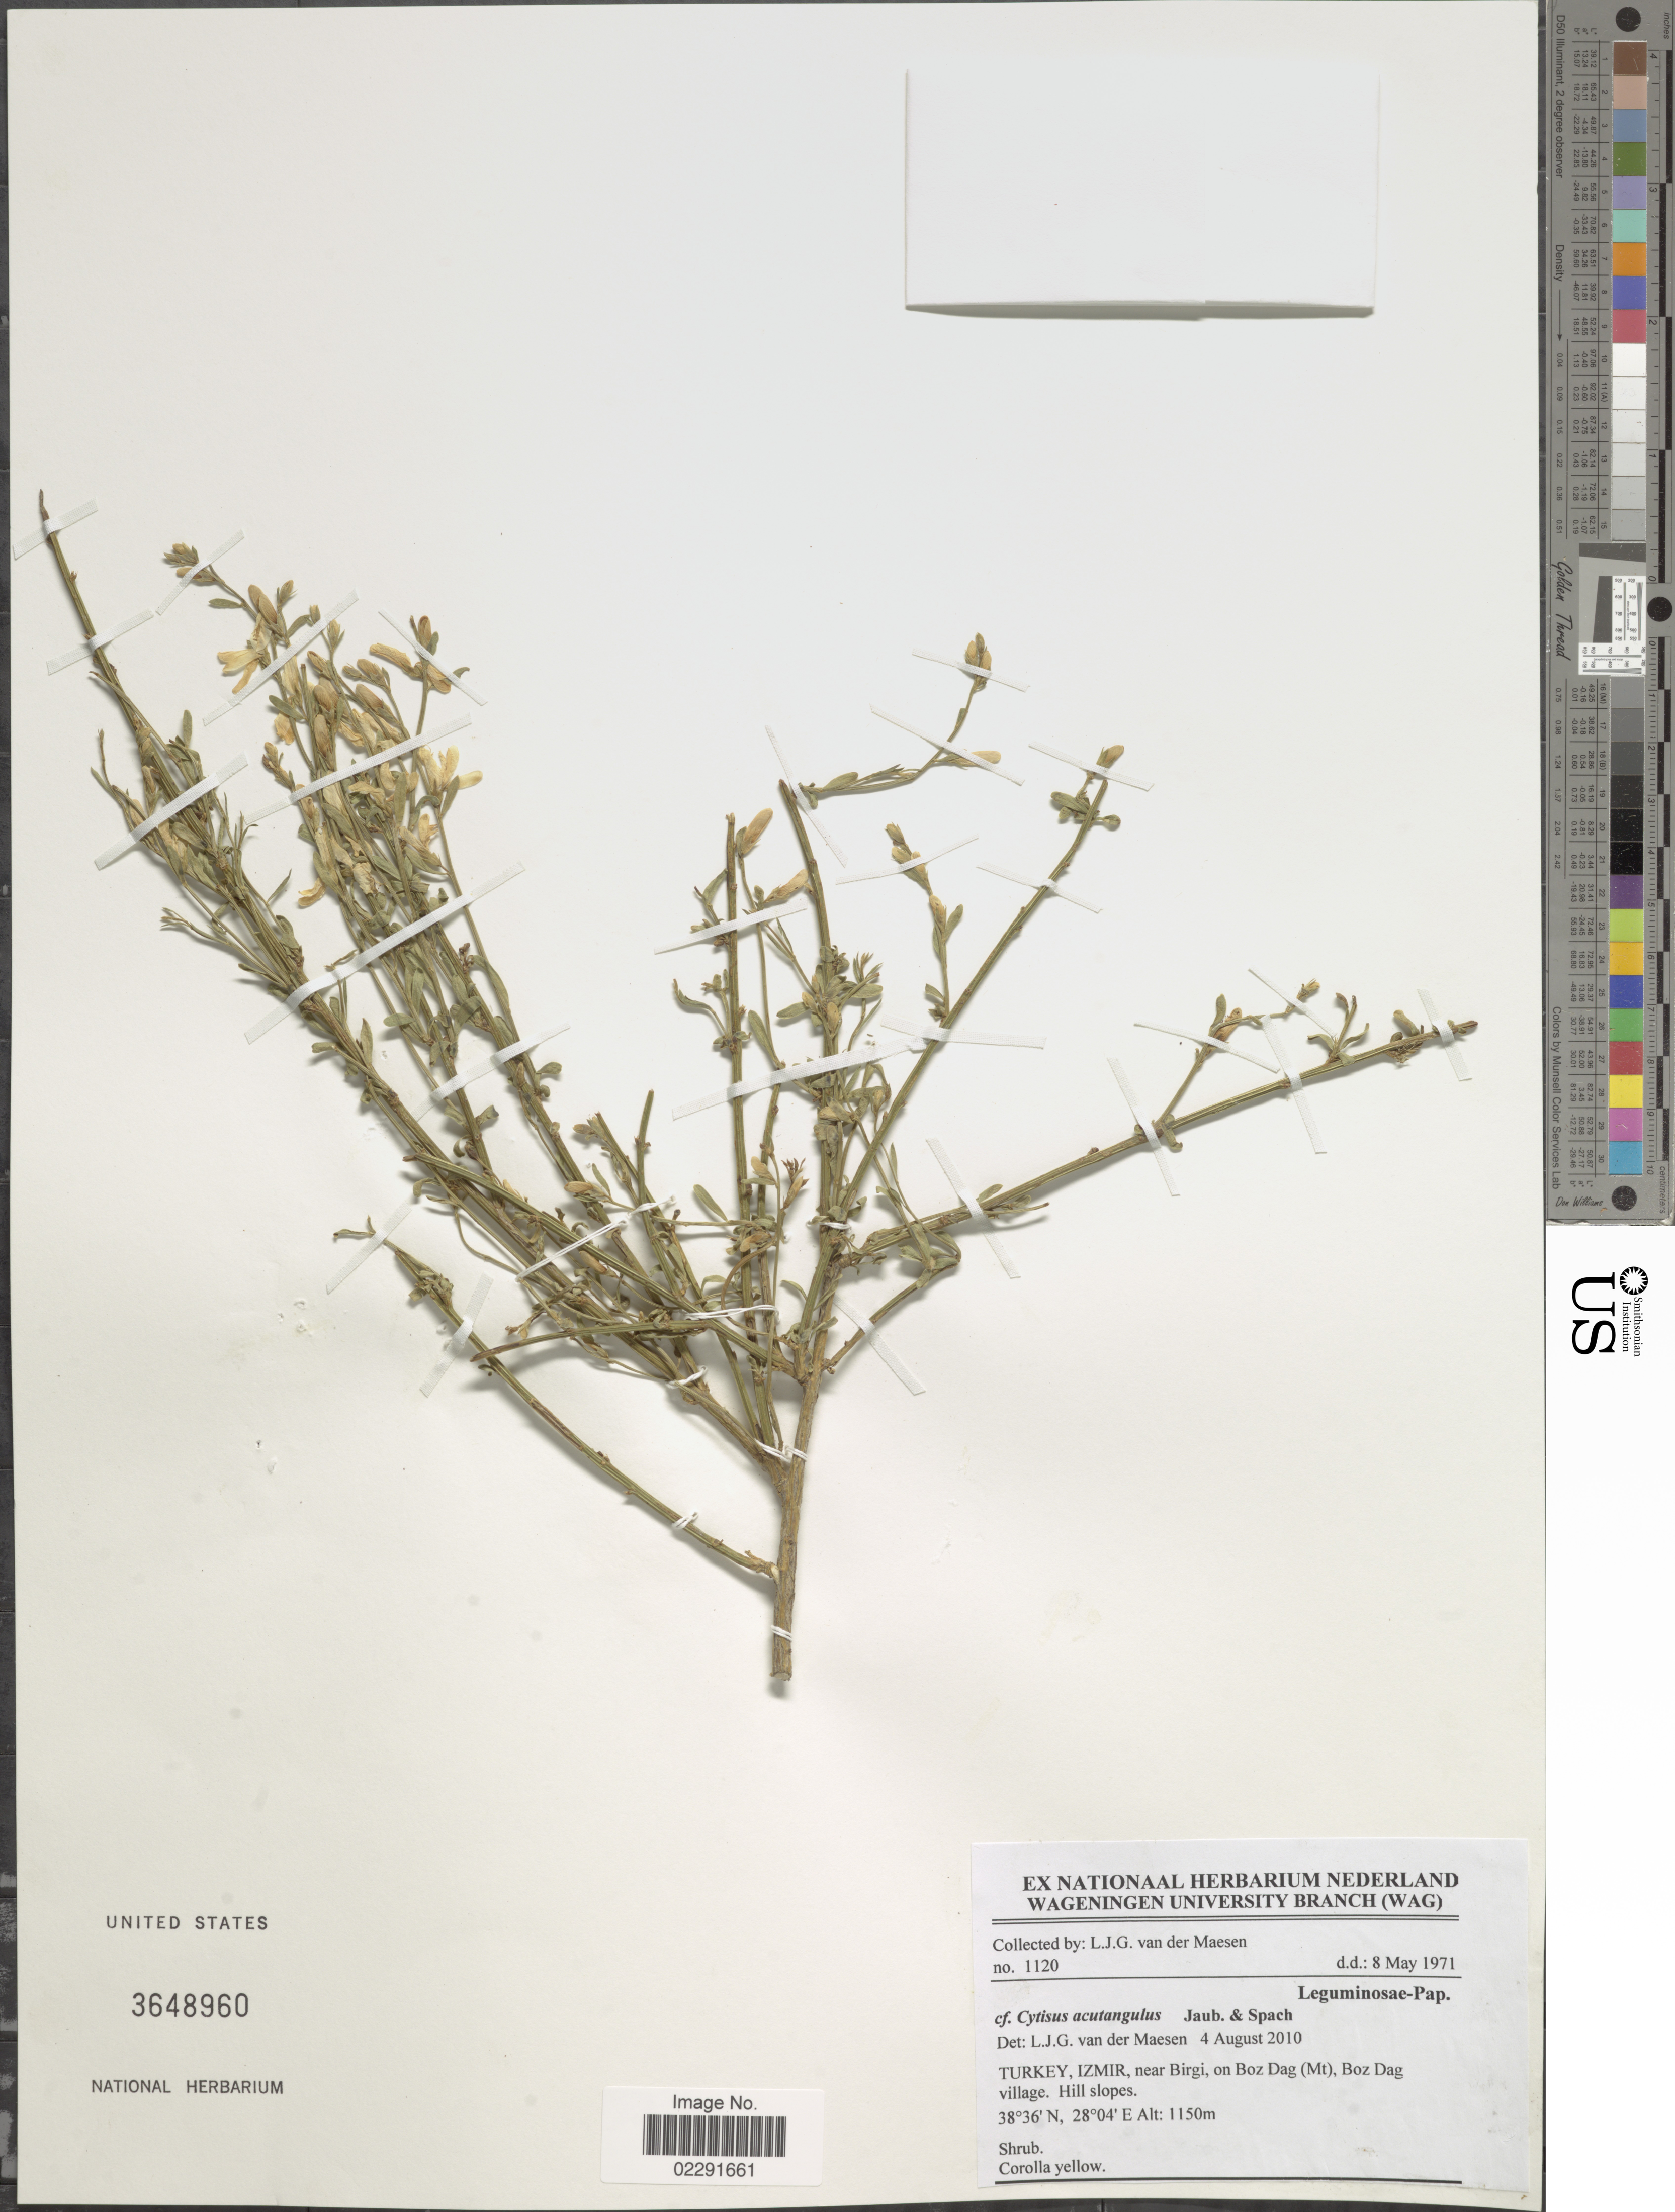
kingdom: Plantae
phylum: Tracheophyta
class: Magnoliopsida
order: Fabales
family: Fabaceae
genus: Cytisus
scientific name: Cytisus acutangulus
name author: Jaub. & Spach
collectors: L. van der Maesen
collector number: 1120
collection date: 1971-05-08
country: Turkey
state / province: Izmir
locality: Near Birgi, on Boz Dag (Mt), Boz Dag village, Hill slopes.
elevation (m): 1150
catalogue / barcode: US 3648960